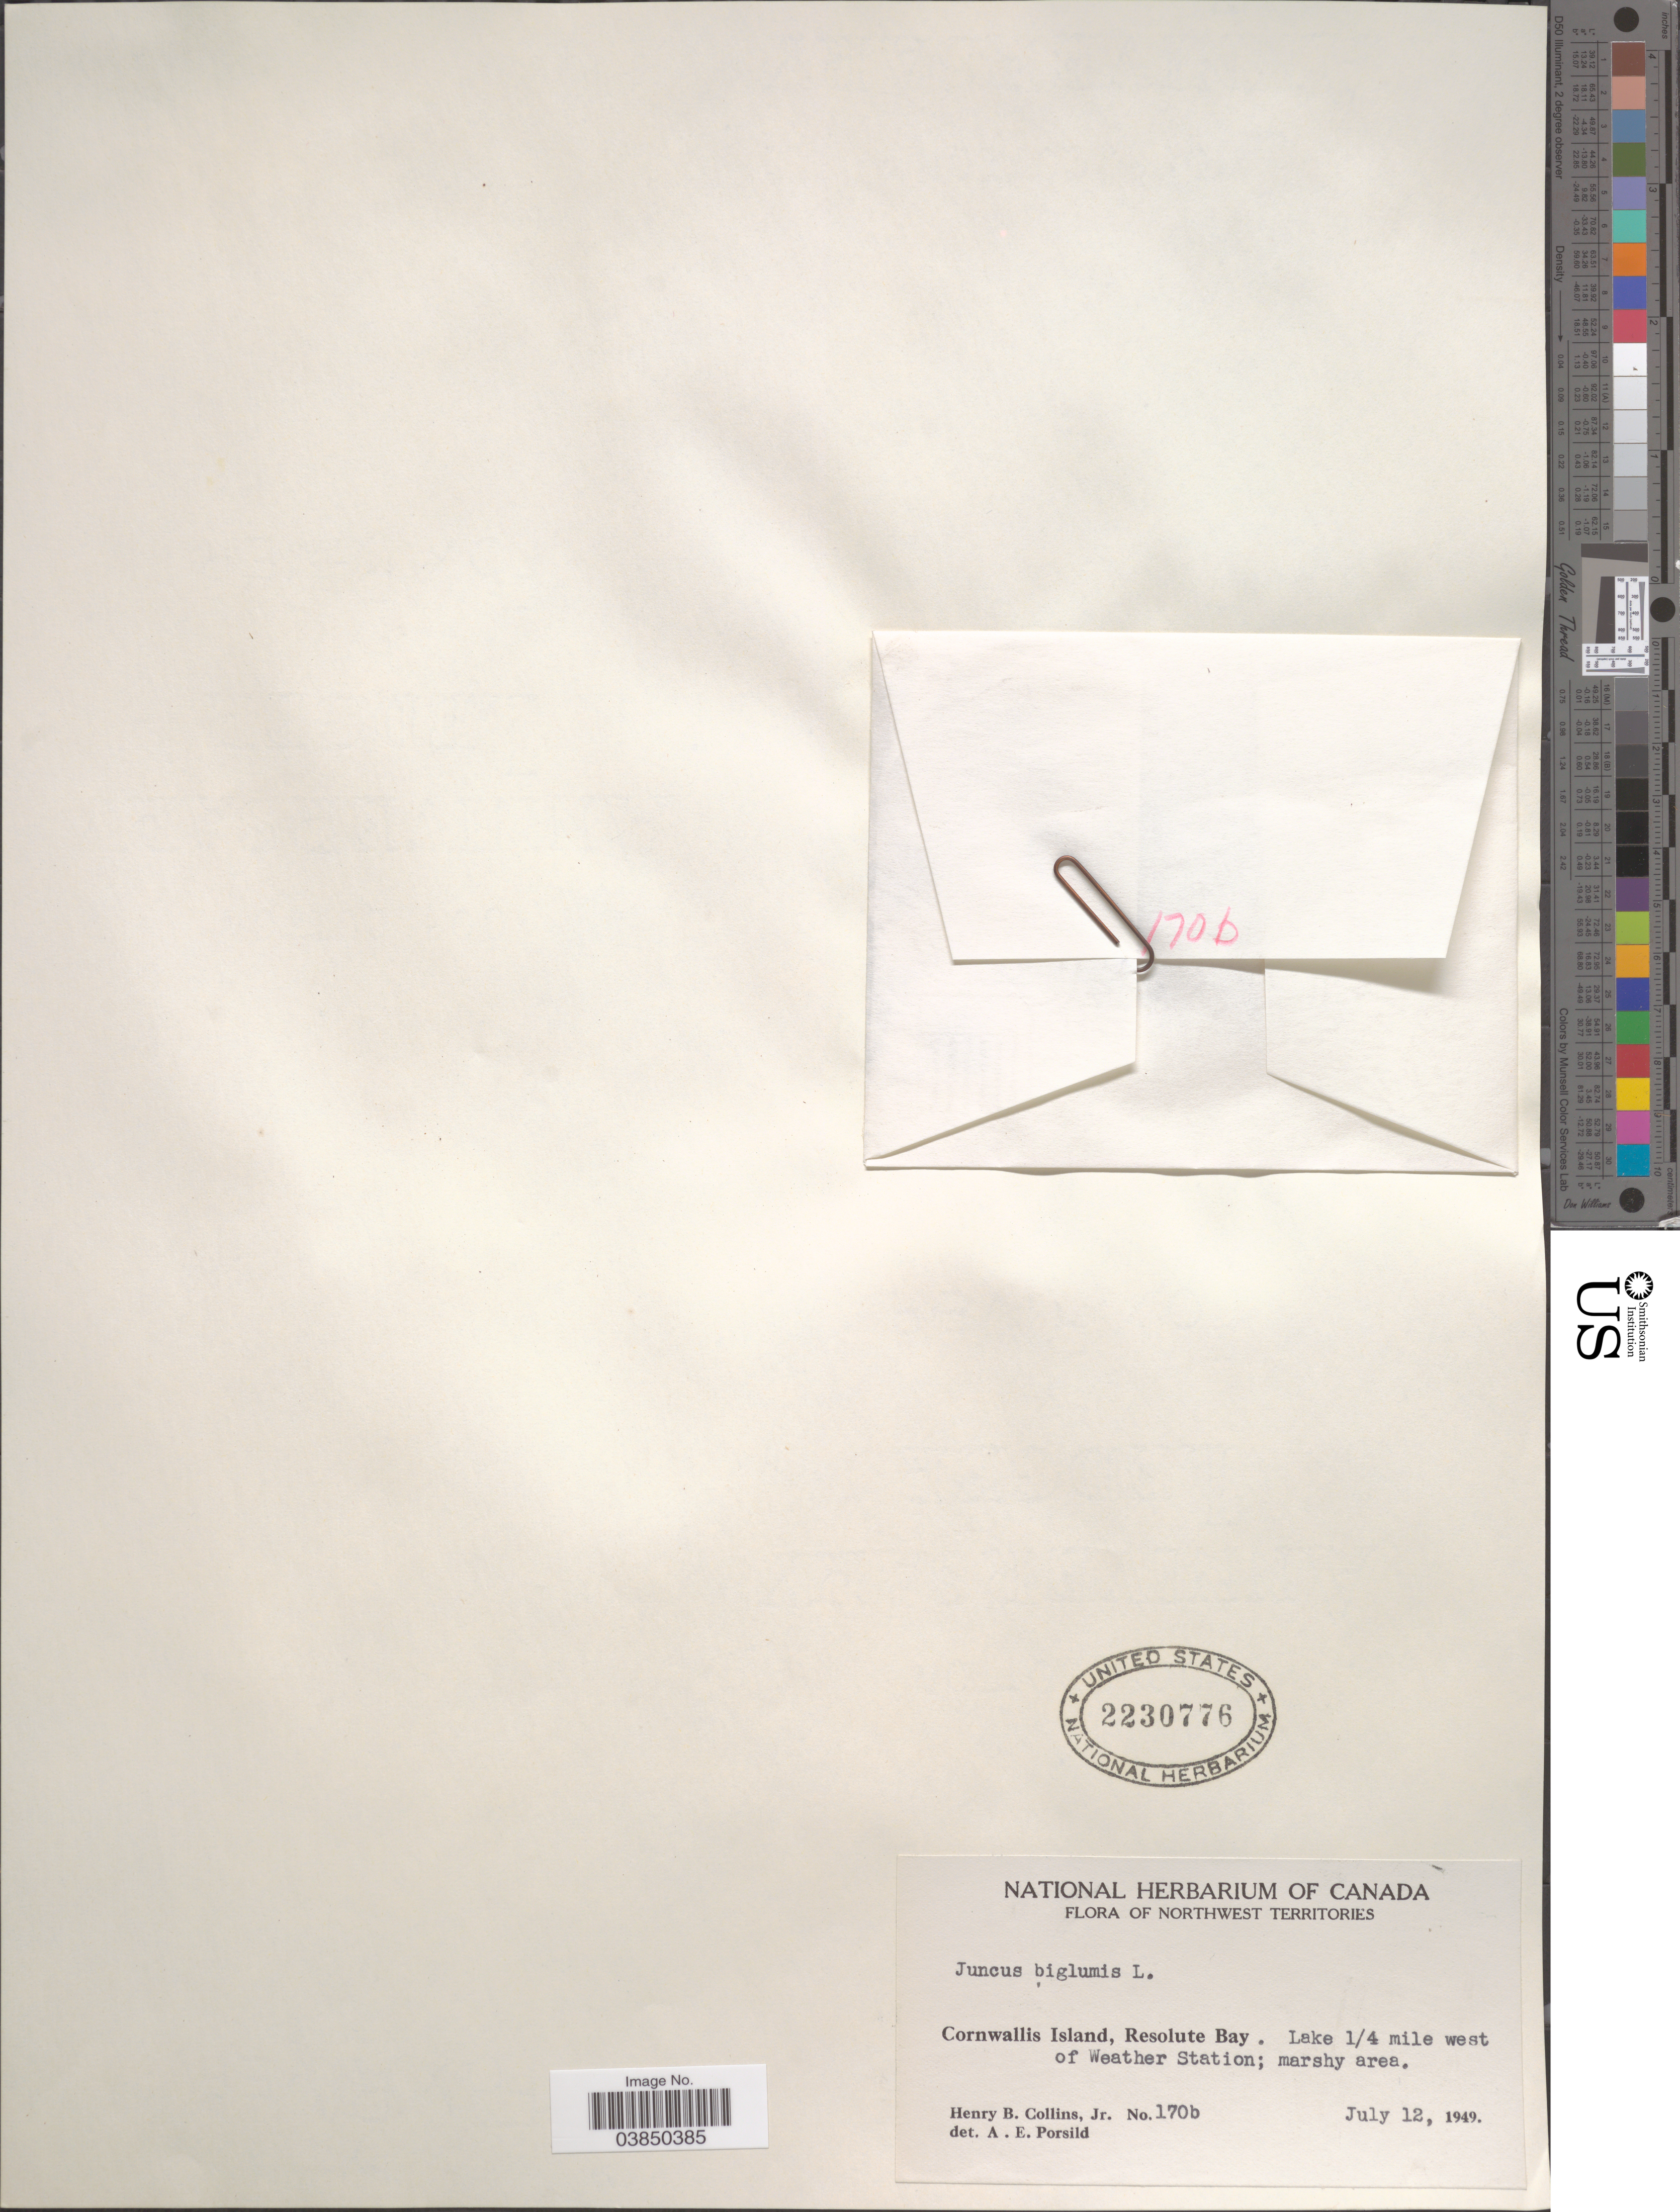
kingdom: Plantae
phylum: Tracheophyta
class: Liliopsida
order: Poales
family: Juncaceae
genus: Juncus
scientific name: Juncus biglumis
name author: L.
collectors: H. Collins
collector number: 170b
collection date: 1949-07-12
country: Canada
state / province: Northwest Territories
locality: Cornwallis Island, Resolute Bay. Lake ¼ mile west of Weather Station.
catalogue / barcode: US 2230776